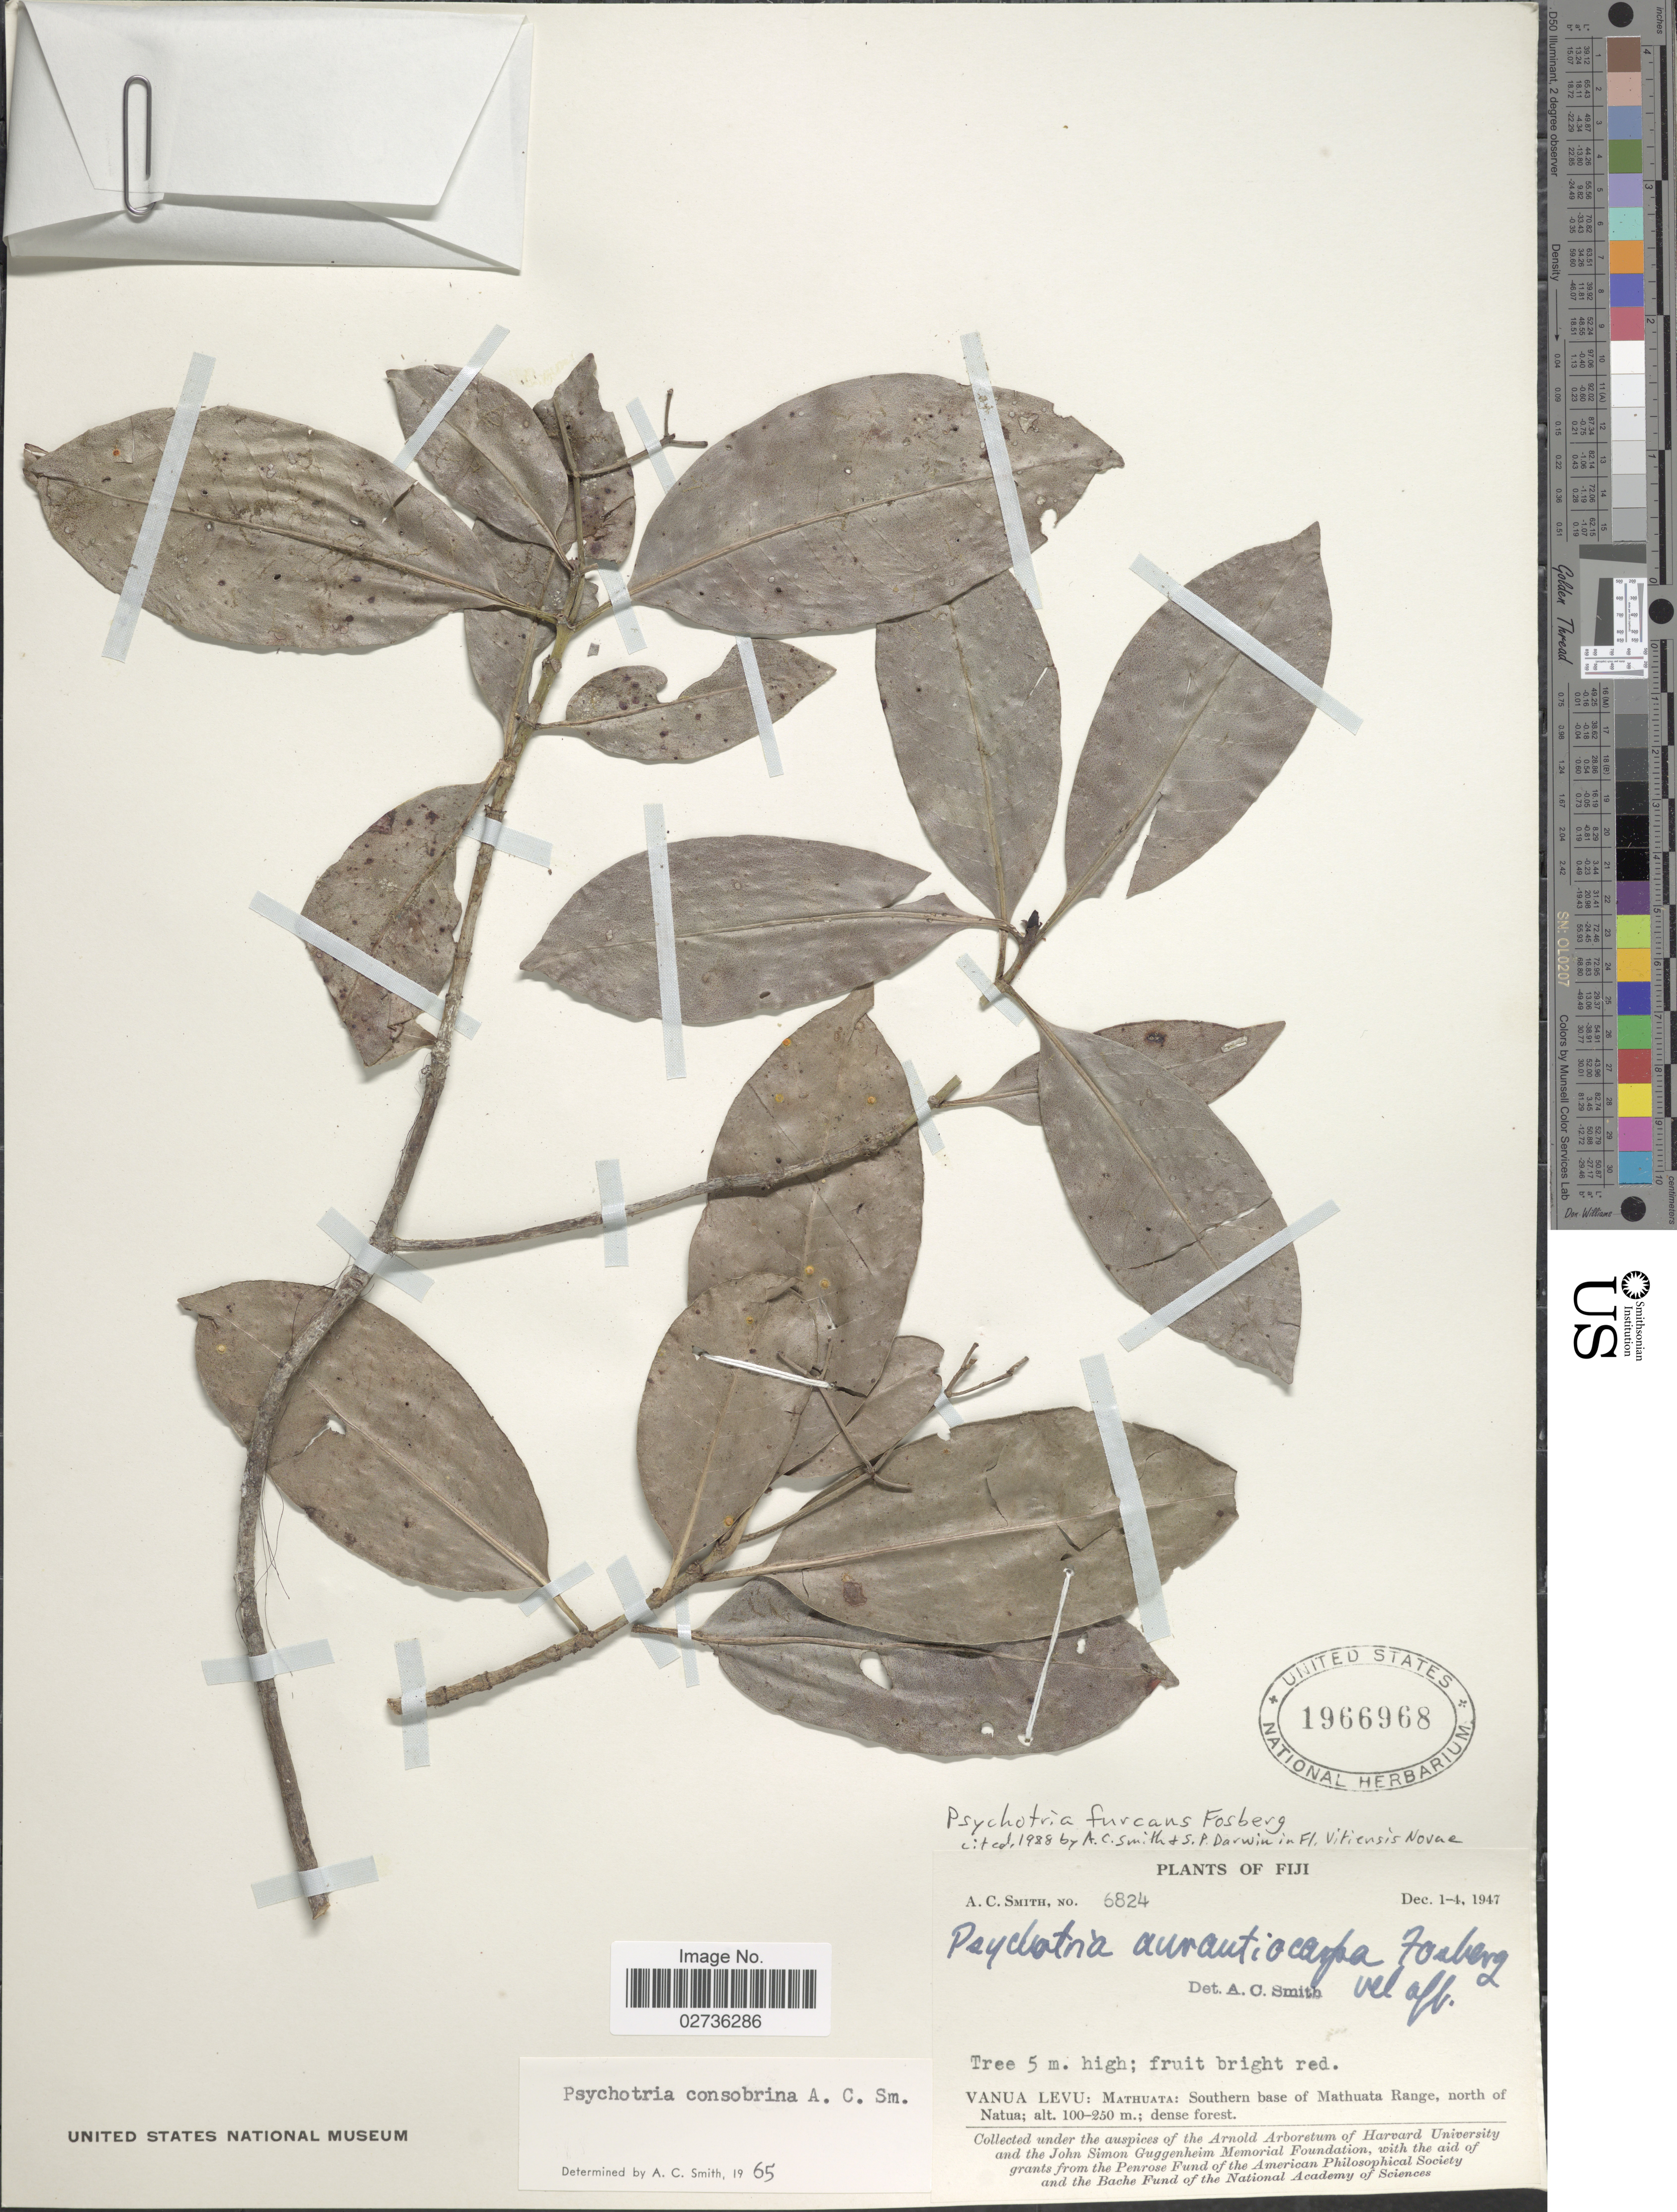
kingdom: Plantae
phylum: Tracheophyta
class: Magnoliopsida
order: Gentianales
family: Rubiaceae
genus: Psychotria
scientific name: Psychotria furcans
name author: Fosberg in A.C. Sm.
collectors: A. C. Smith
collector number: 6824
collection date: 1947-12-01/1947-12-04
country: Fiji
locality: Vanua Levu: Mathuata: Southern base of Mathuata Range, north of Natua.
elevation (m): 100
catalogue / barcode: US 1966968